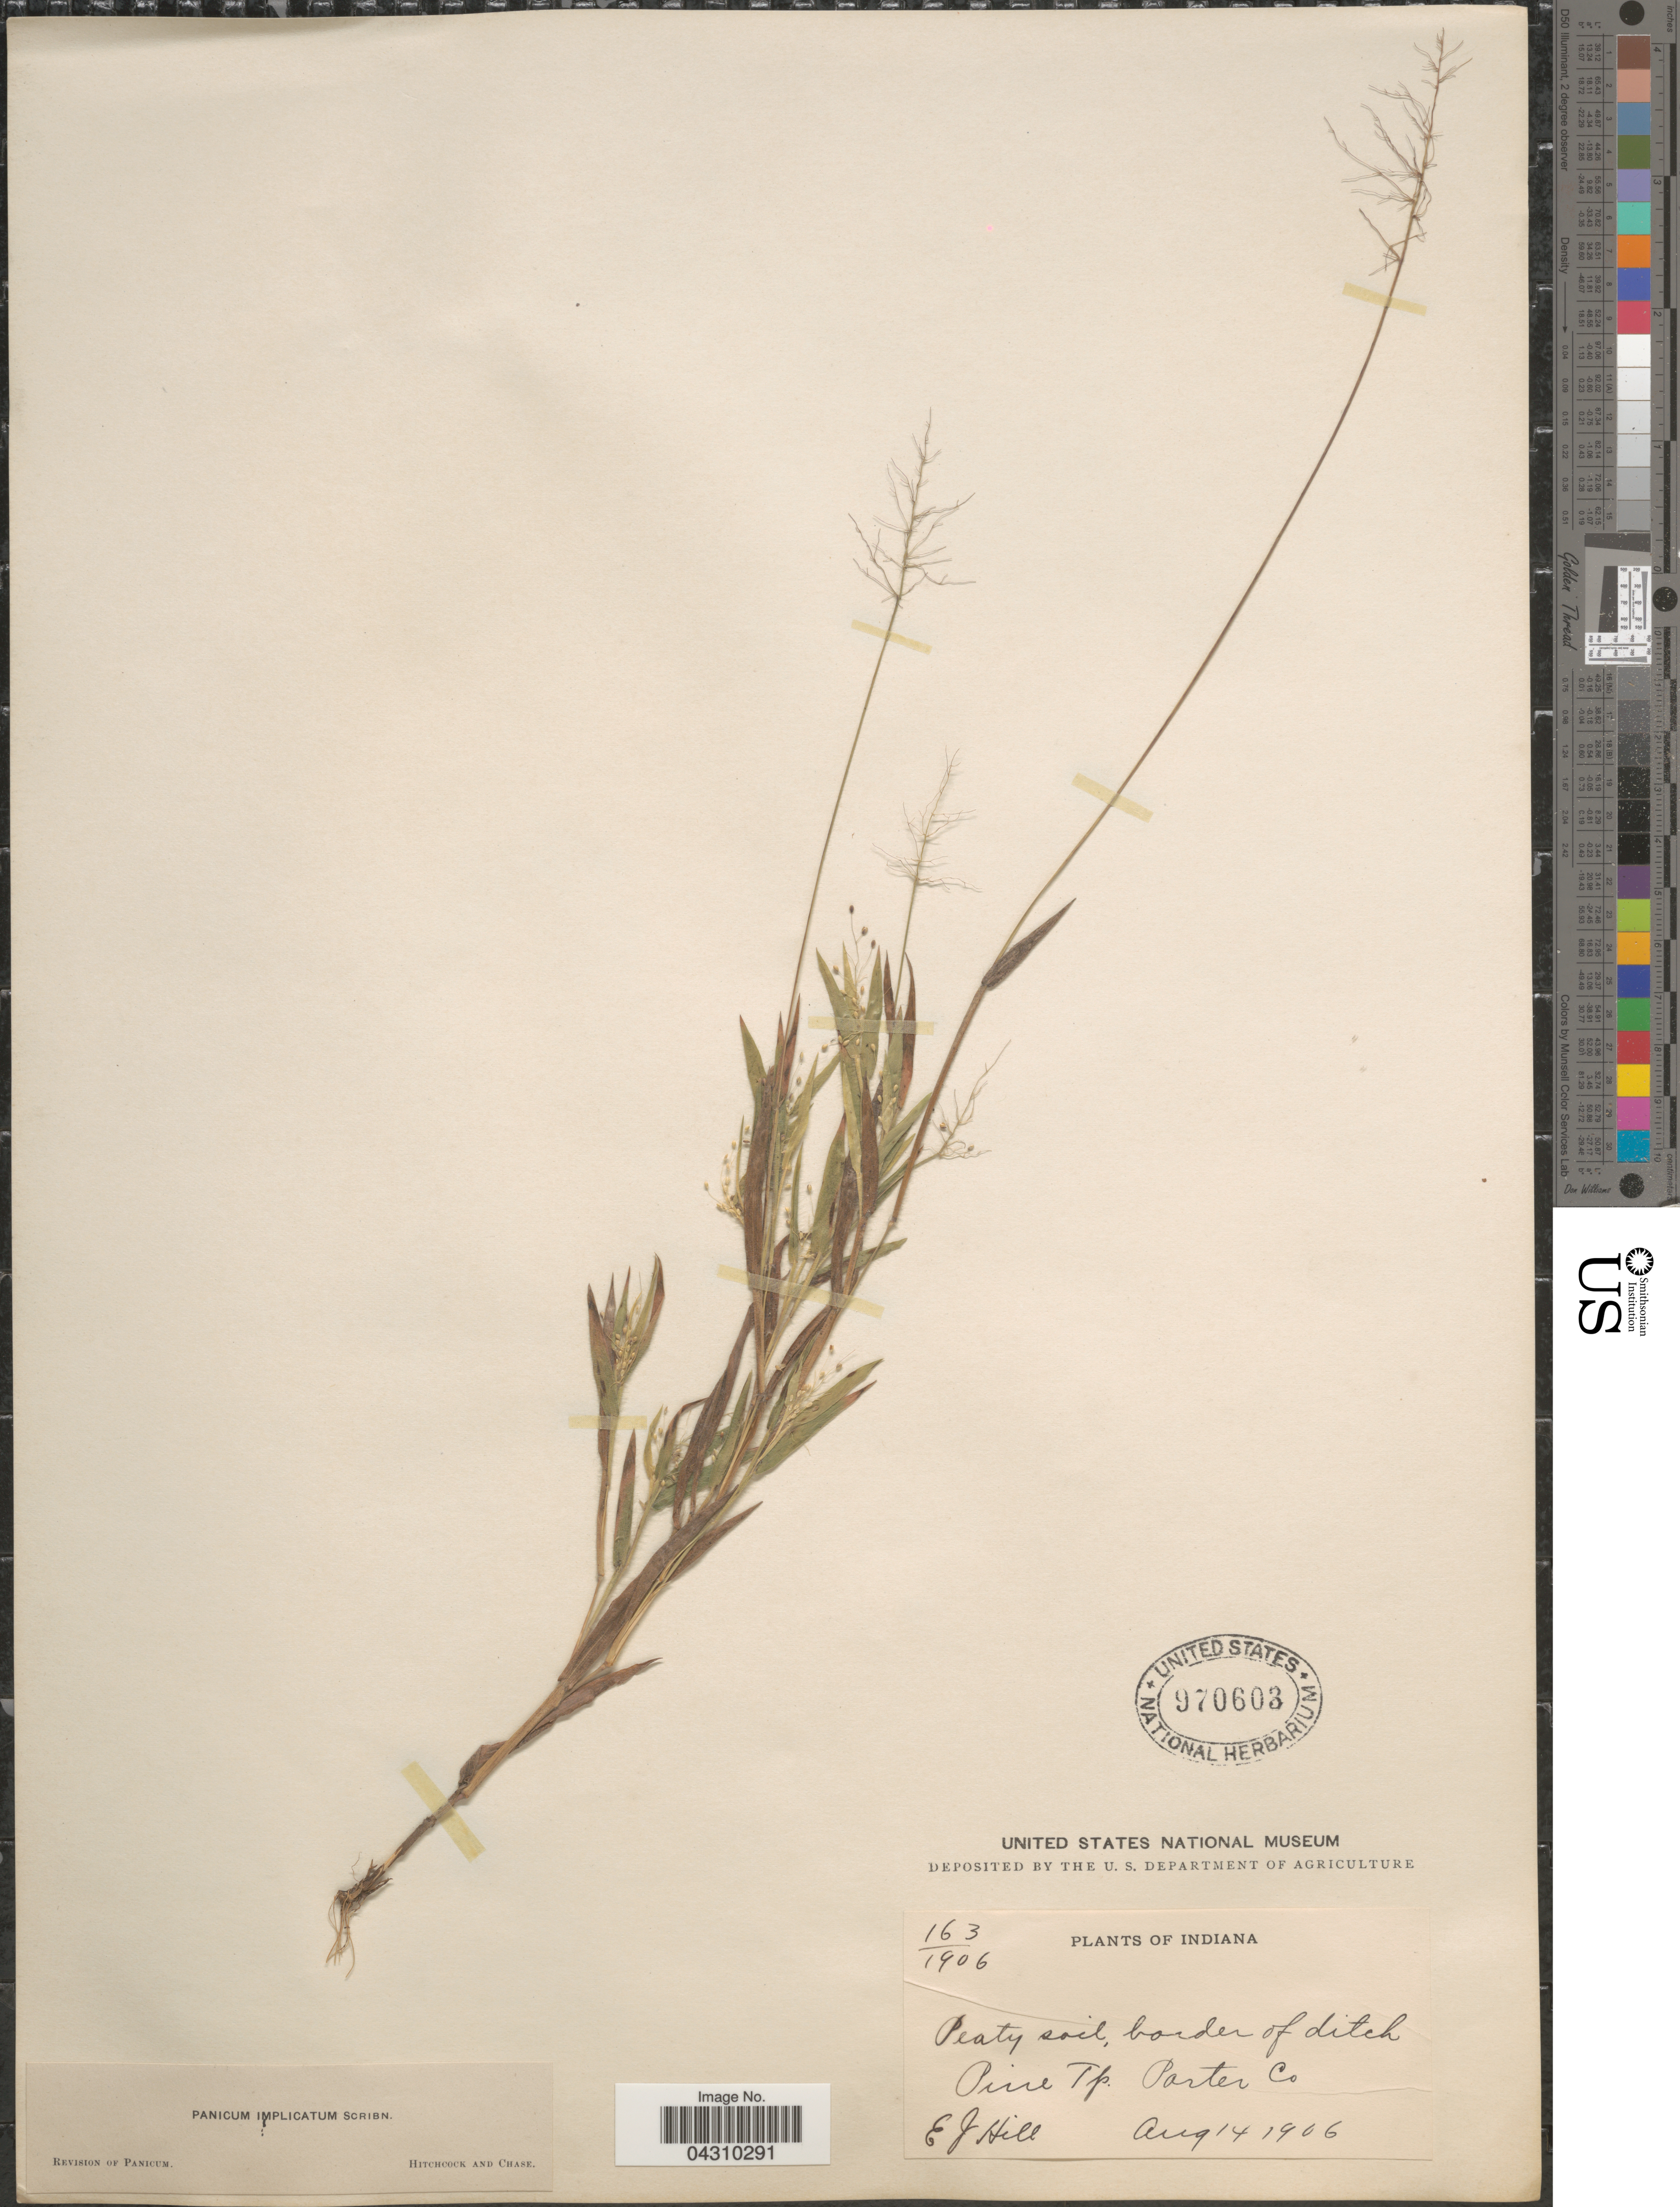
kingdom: Plantae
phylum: Tracheophyta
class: Liliopsida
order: Poales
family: Poaceae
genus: Dichanthelium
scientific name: Dichanthelium acuminatum var. acuminatum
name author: (Sw.) Gould & C.A. Clark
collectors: E. J. Hill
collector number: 163/1906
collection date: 1906-08-14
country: United States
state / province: Indiana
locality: Peaty soil, border of ditch Pine Tp. Porter Co.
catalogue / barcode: US 970603